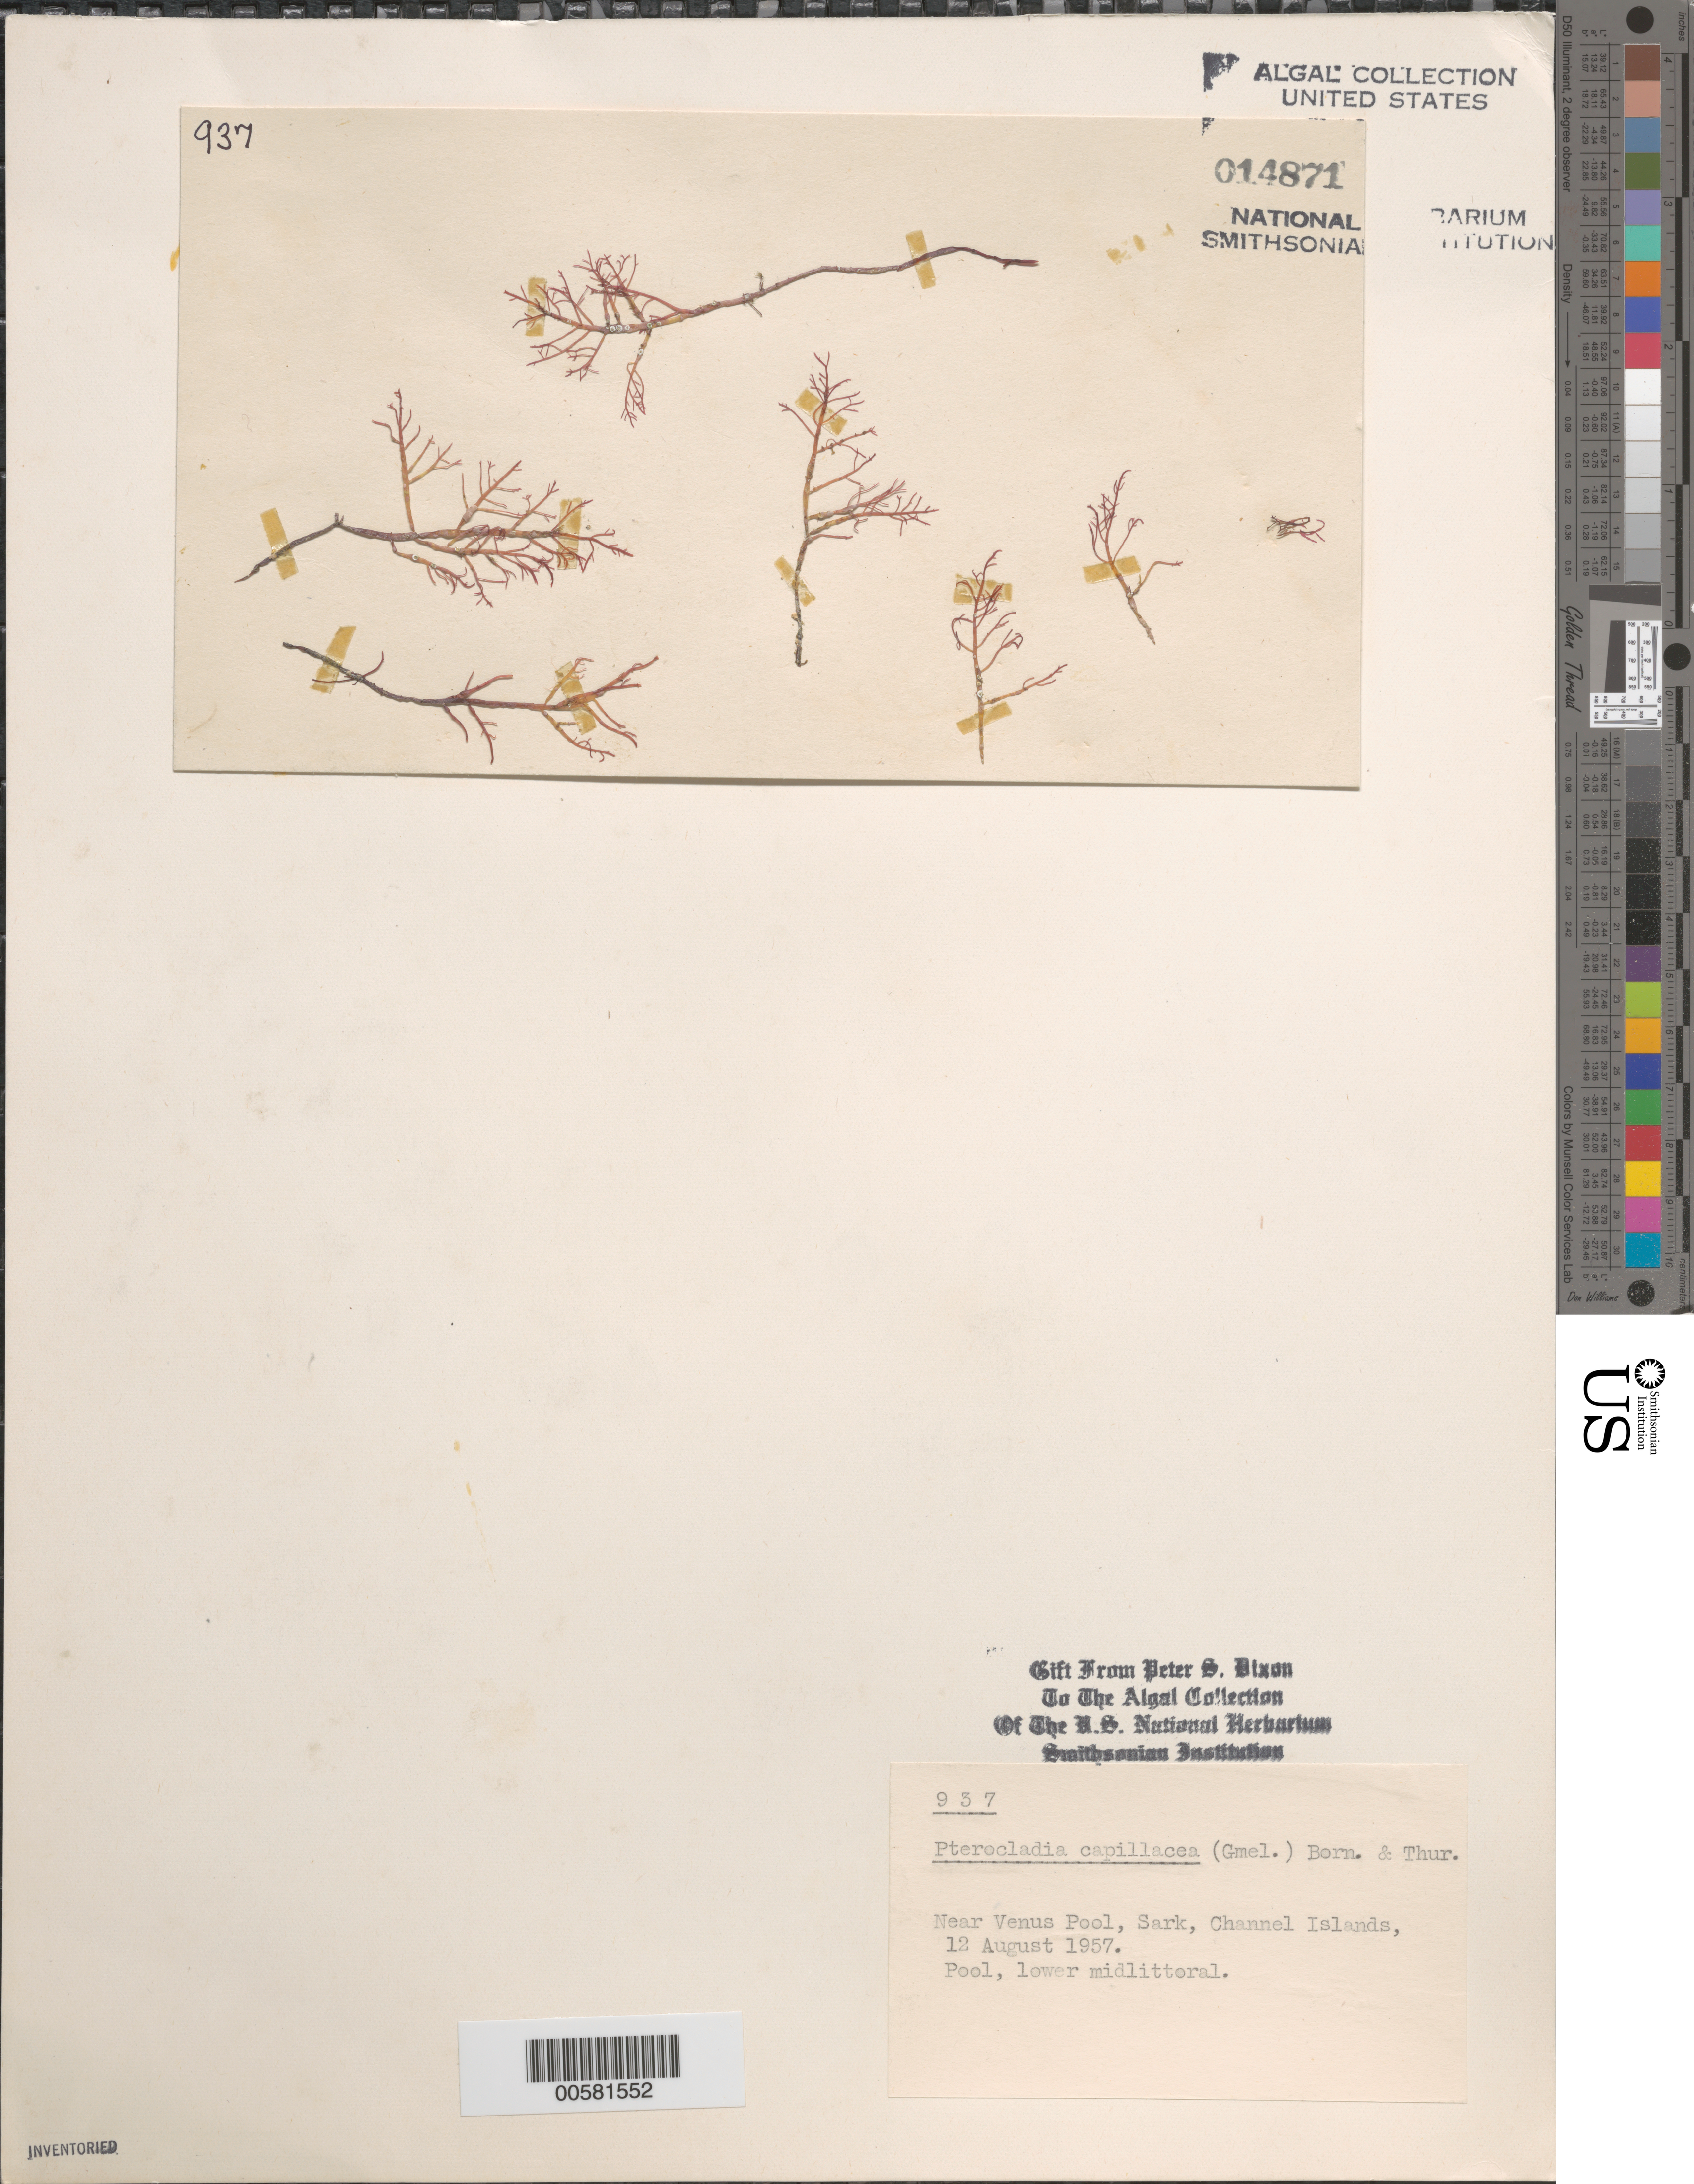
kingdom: Plantae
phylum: Rhodophyta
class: Florideophyceae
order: Gelidiales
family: Pterocladiaceae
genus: Pterocladiella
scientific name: Pterocladiella capillacea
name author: (S.G. Gmel.) Santelices & Hommers.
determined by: Algae name updating Project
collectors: P. S. Dixon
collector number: PSD 937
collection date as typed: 12 Aug 1957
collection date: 1957-08-12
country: United Kingdom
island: Sark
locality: Channel Islands. Bailiwick of Guernsey. Near Venus Pool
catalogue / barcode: US 14871